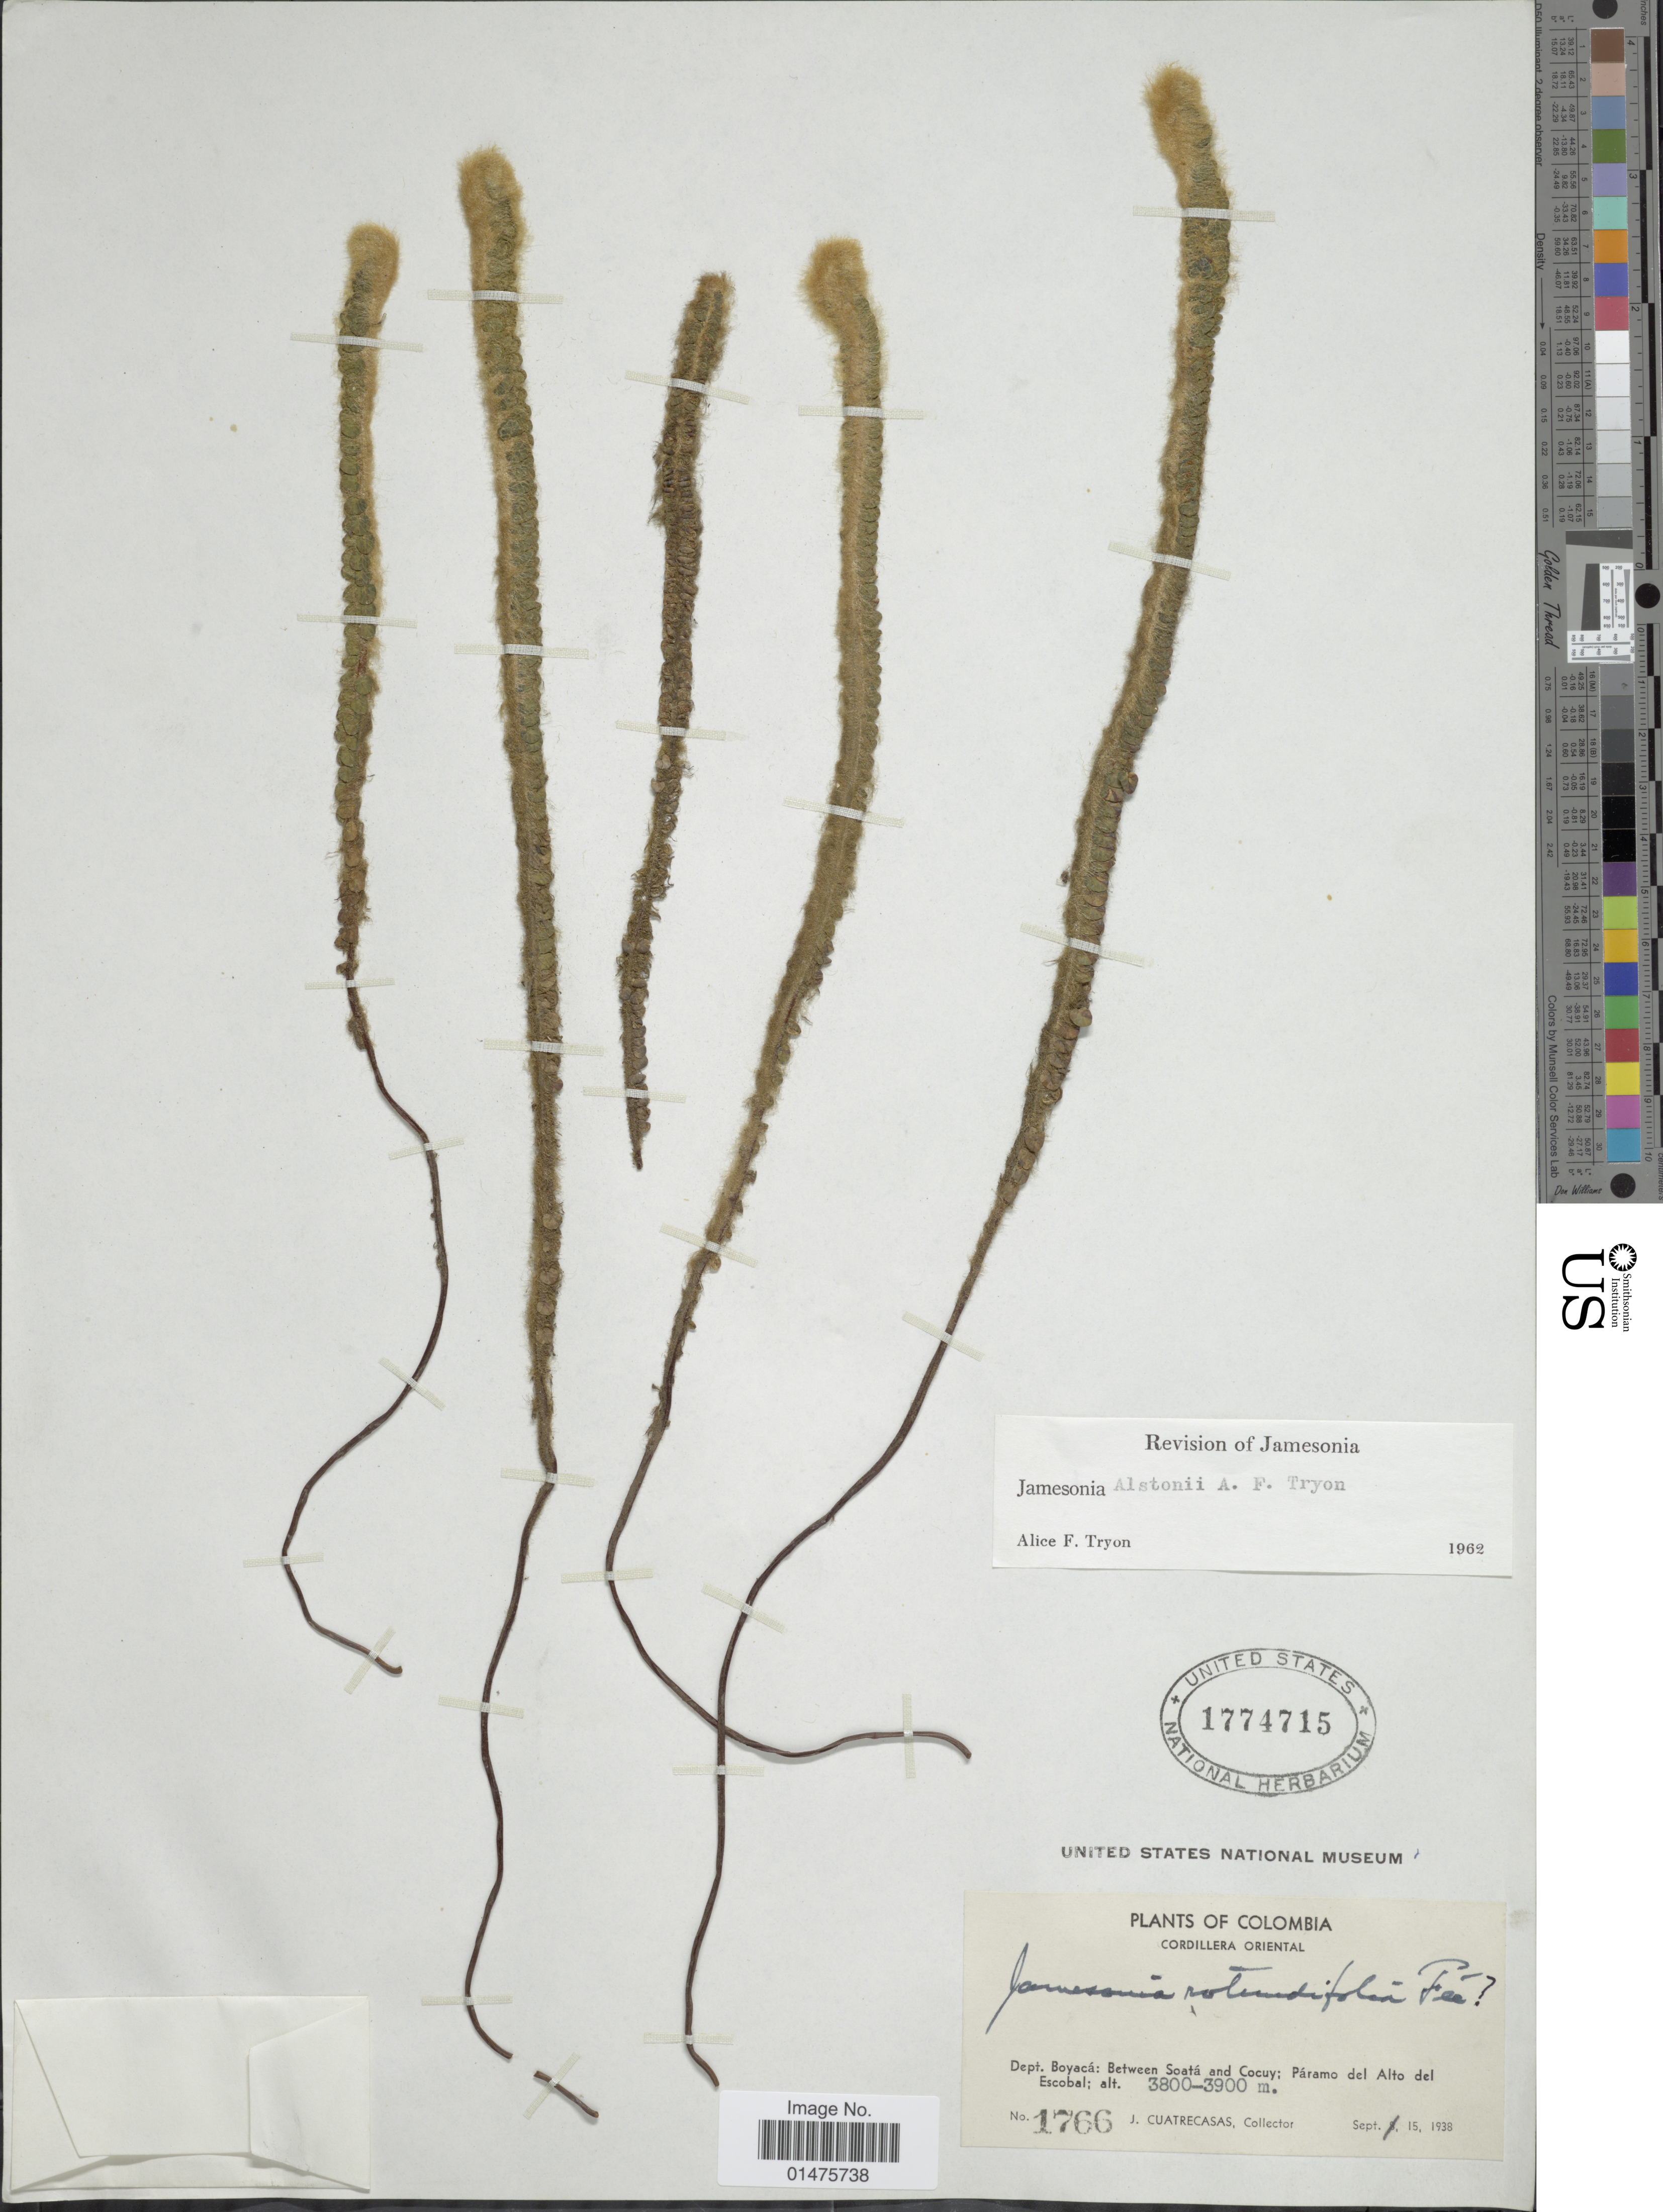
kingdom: Plantae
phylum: Tracheophyta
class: Polypodiopsida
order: Polypodiales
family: Pteridaceae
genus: Jamesonia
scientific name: Jamesonia alstonii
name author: A.F. Tryon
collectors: J. Cuatrecasas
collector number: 1766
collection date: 1938-09-15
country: Colombia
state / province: Boyacá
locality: Coridllera Oriental, Dept, Boyacá: Between Soatá and Cocuy; Páramo del Alto del Escobal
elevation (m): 3800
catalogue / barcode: US 1774715